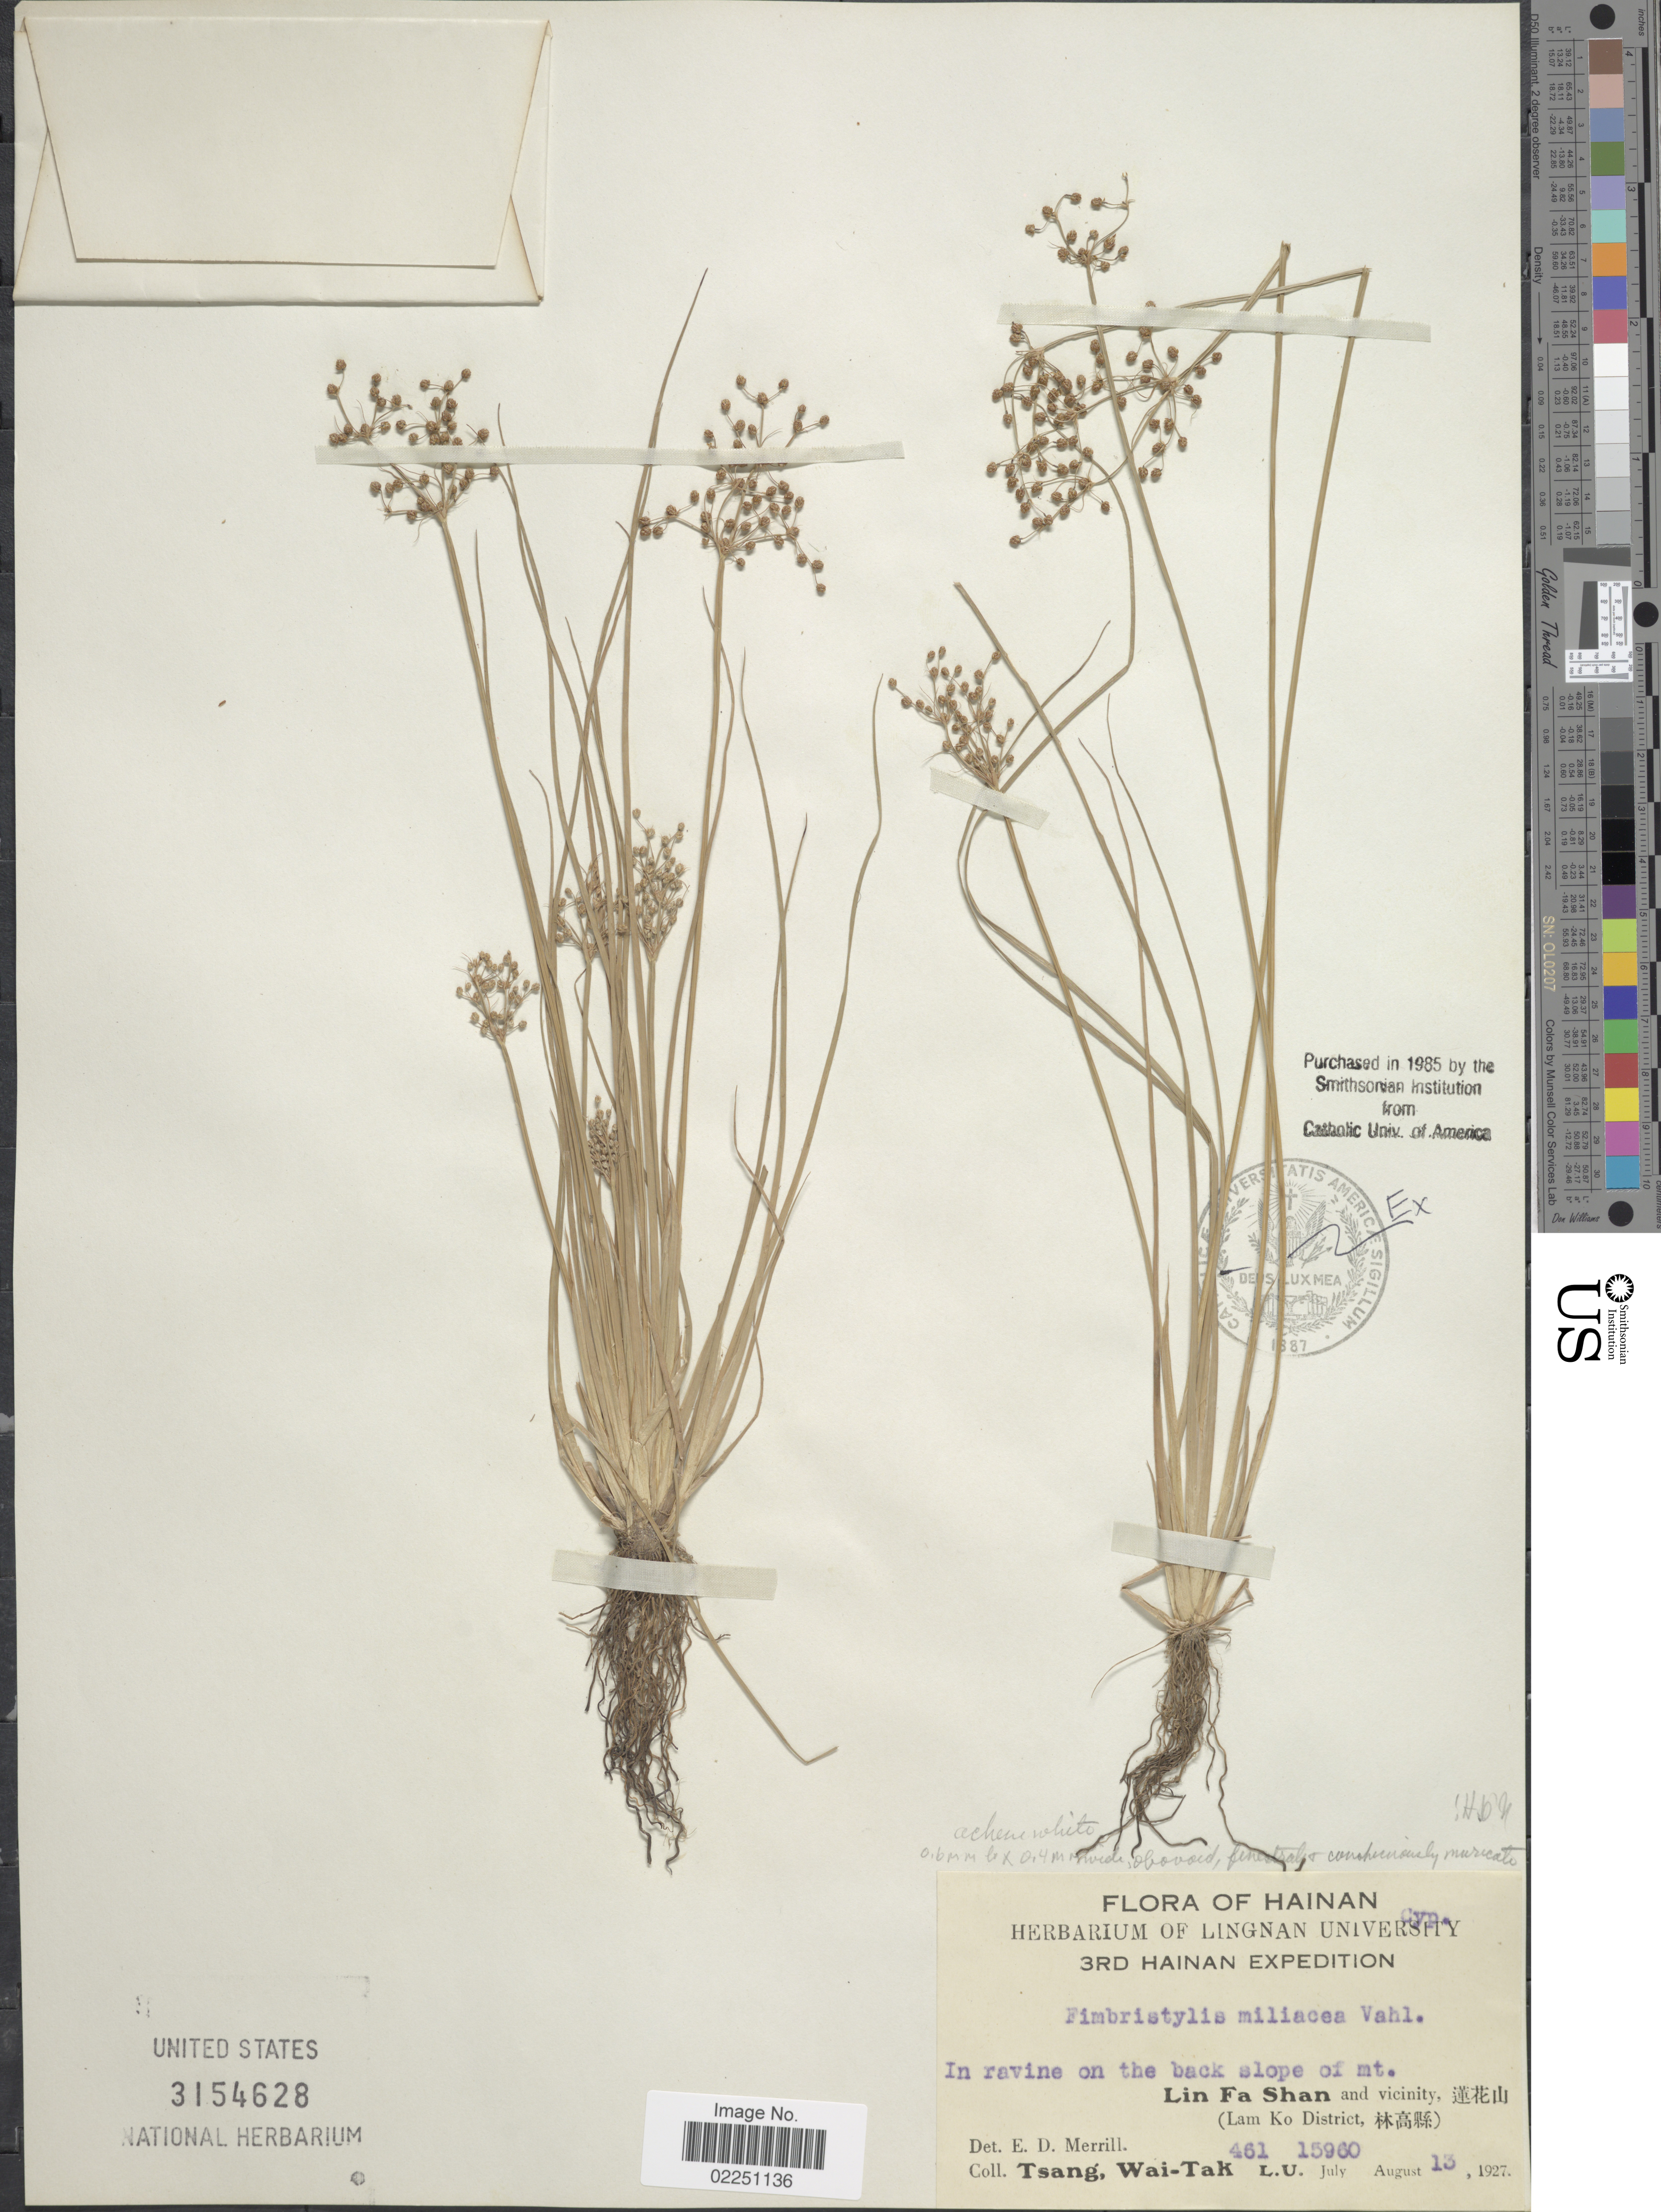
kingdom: Plantae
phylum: Tracheophyta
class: Liliopsida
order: Poales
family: Cyperaceae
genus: Fimbristylis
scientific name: Fimbristylis littoralis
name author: Gaudich.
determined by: Strong, M. T., (US), Smithsonian Institution - National Museum of Natural History (UNITED STATES)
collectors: W. T. Tsang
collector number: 461/L.U.15960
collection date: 1927-08-13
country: China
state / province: Hainan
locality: In ravine in the back of mt. Lin Fa Shan and vicinity. (Lam Ko District)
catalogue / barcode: US 3154628